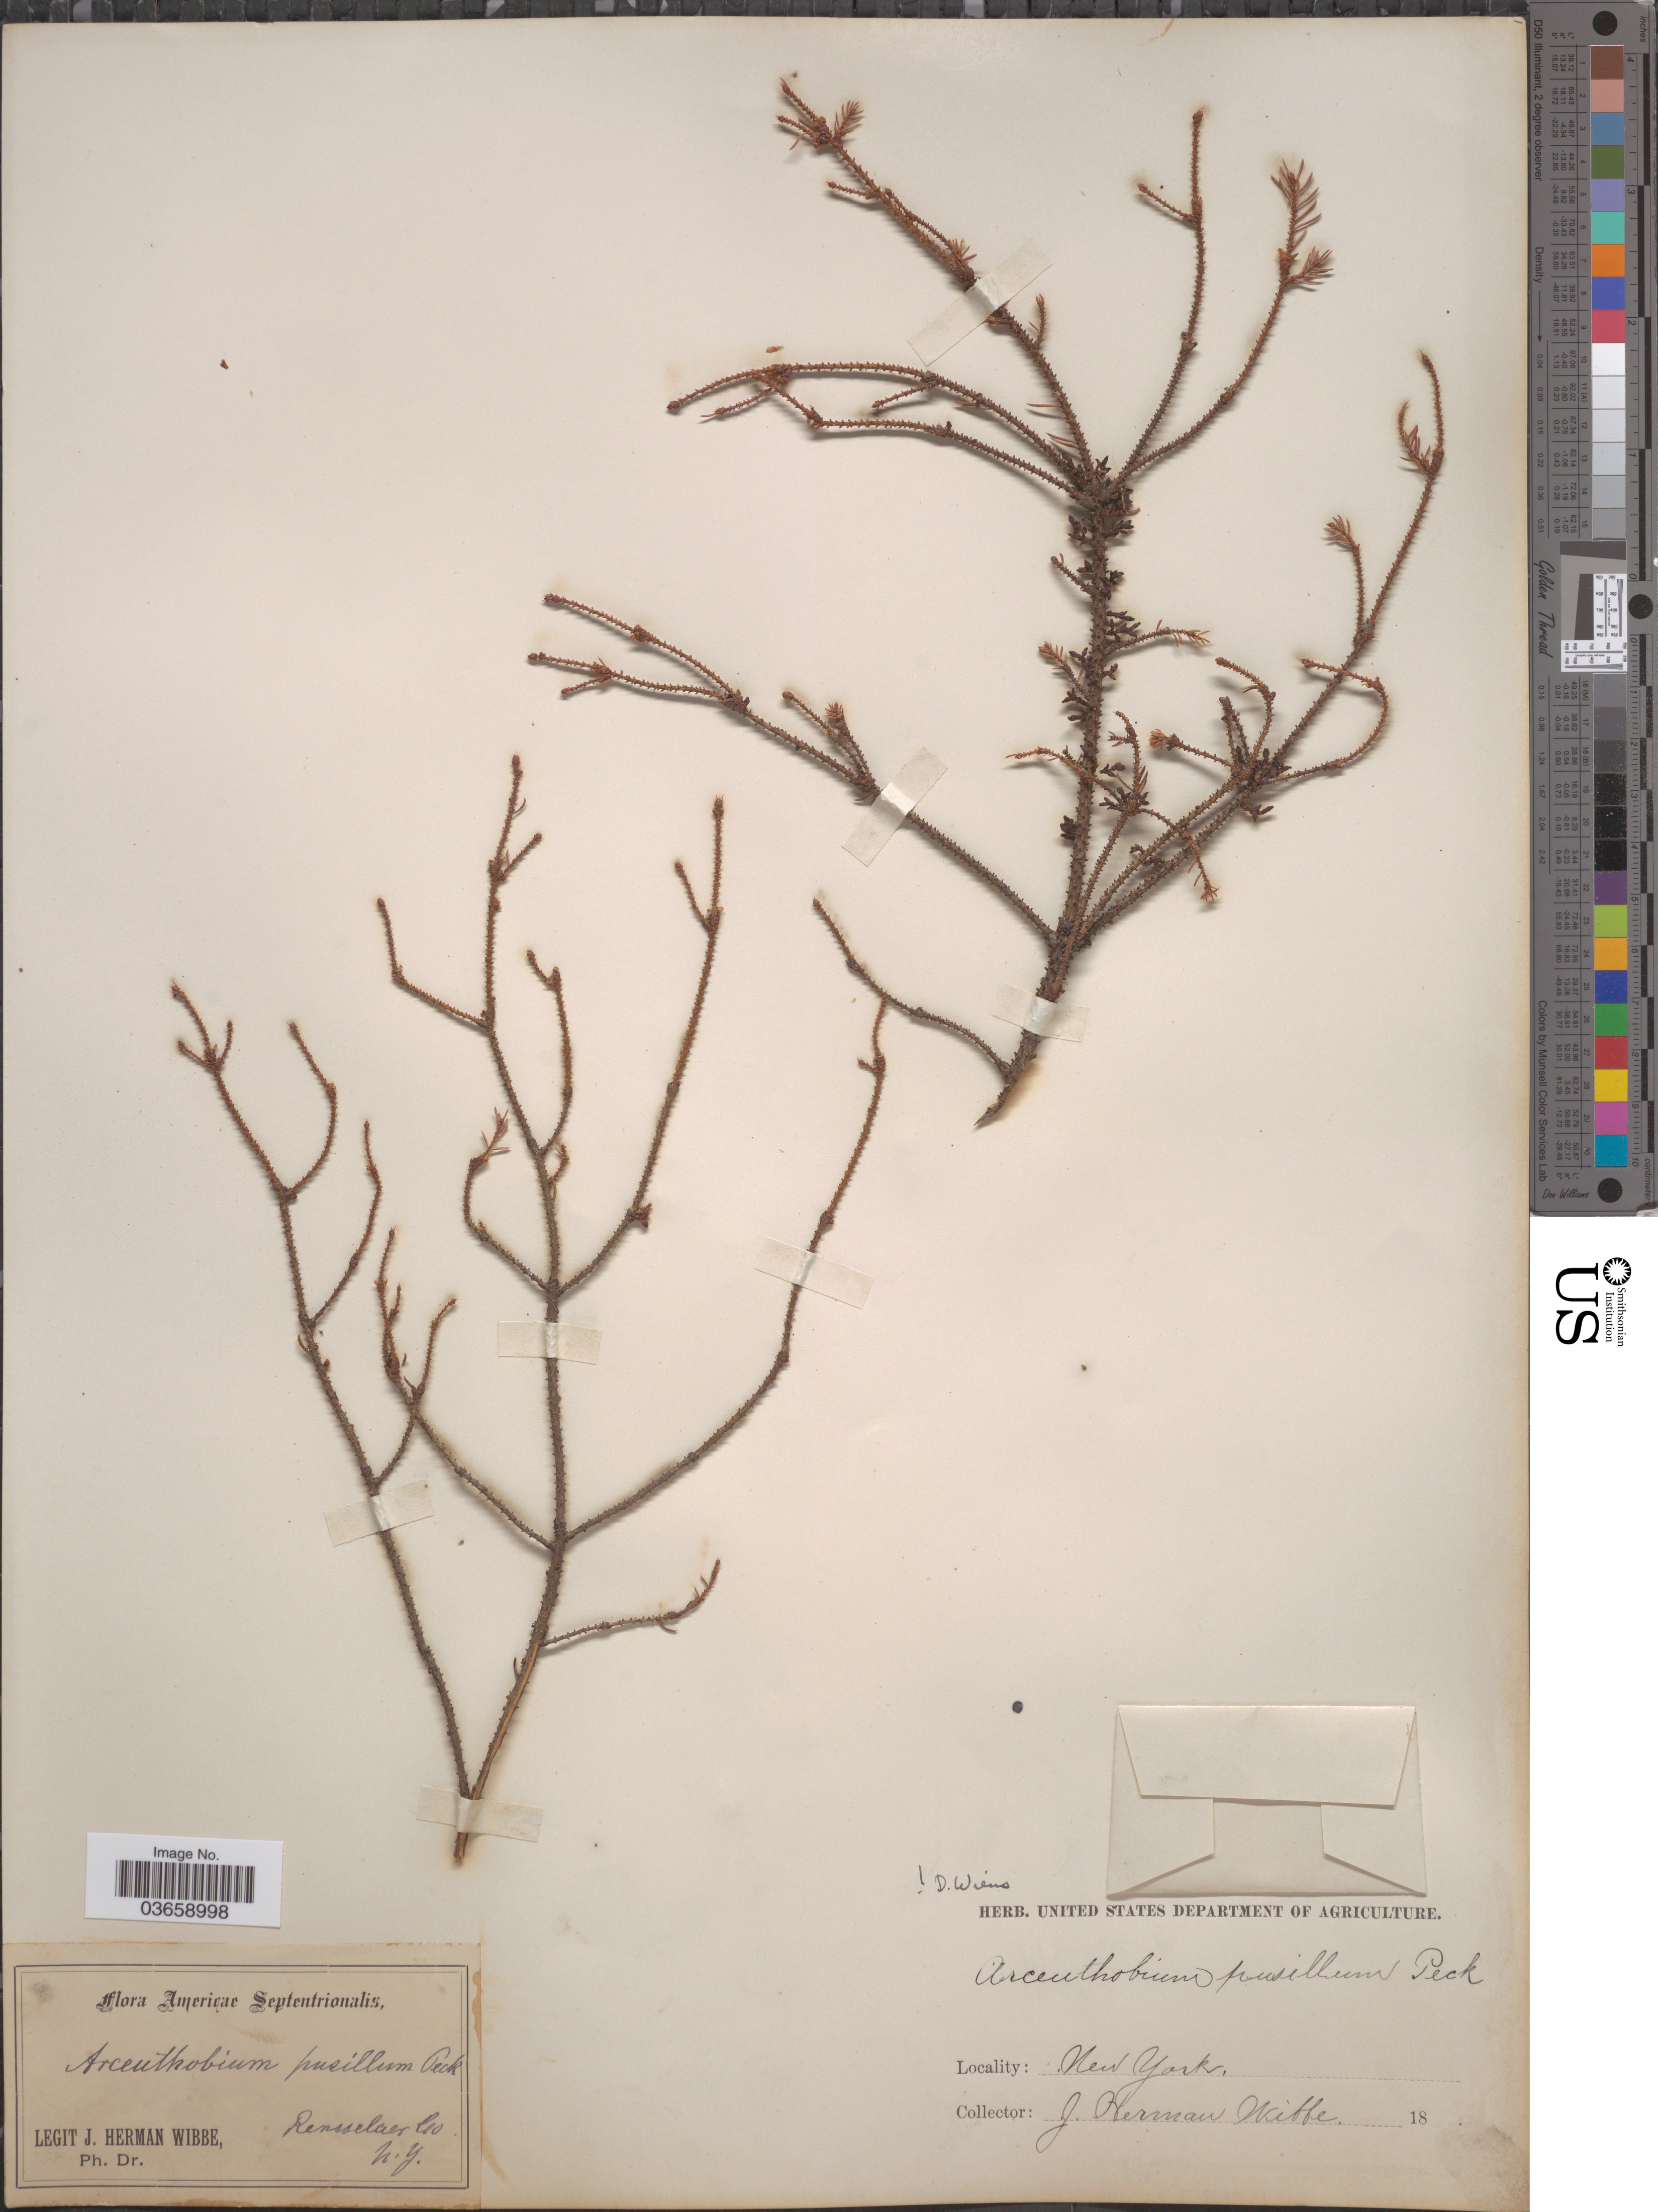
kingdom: Plantae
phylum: Tracheophyta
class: Magnoliopsida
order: Santalales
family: Viscaceae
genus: Arceuthobium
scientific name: Arceuthobium pusillum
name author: Peck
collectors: J. Wibbe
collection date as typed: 18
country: United States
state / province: New York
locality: Americae Septentrionalis. Rensselaer Co.